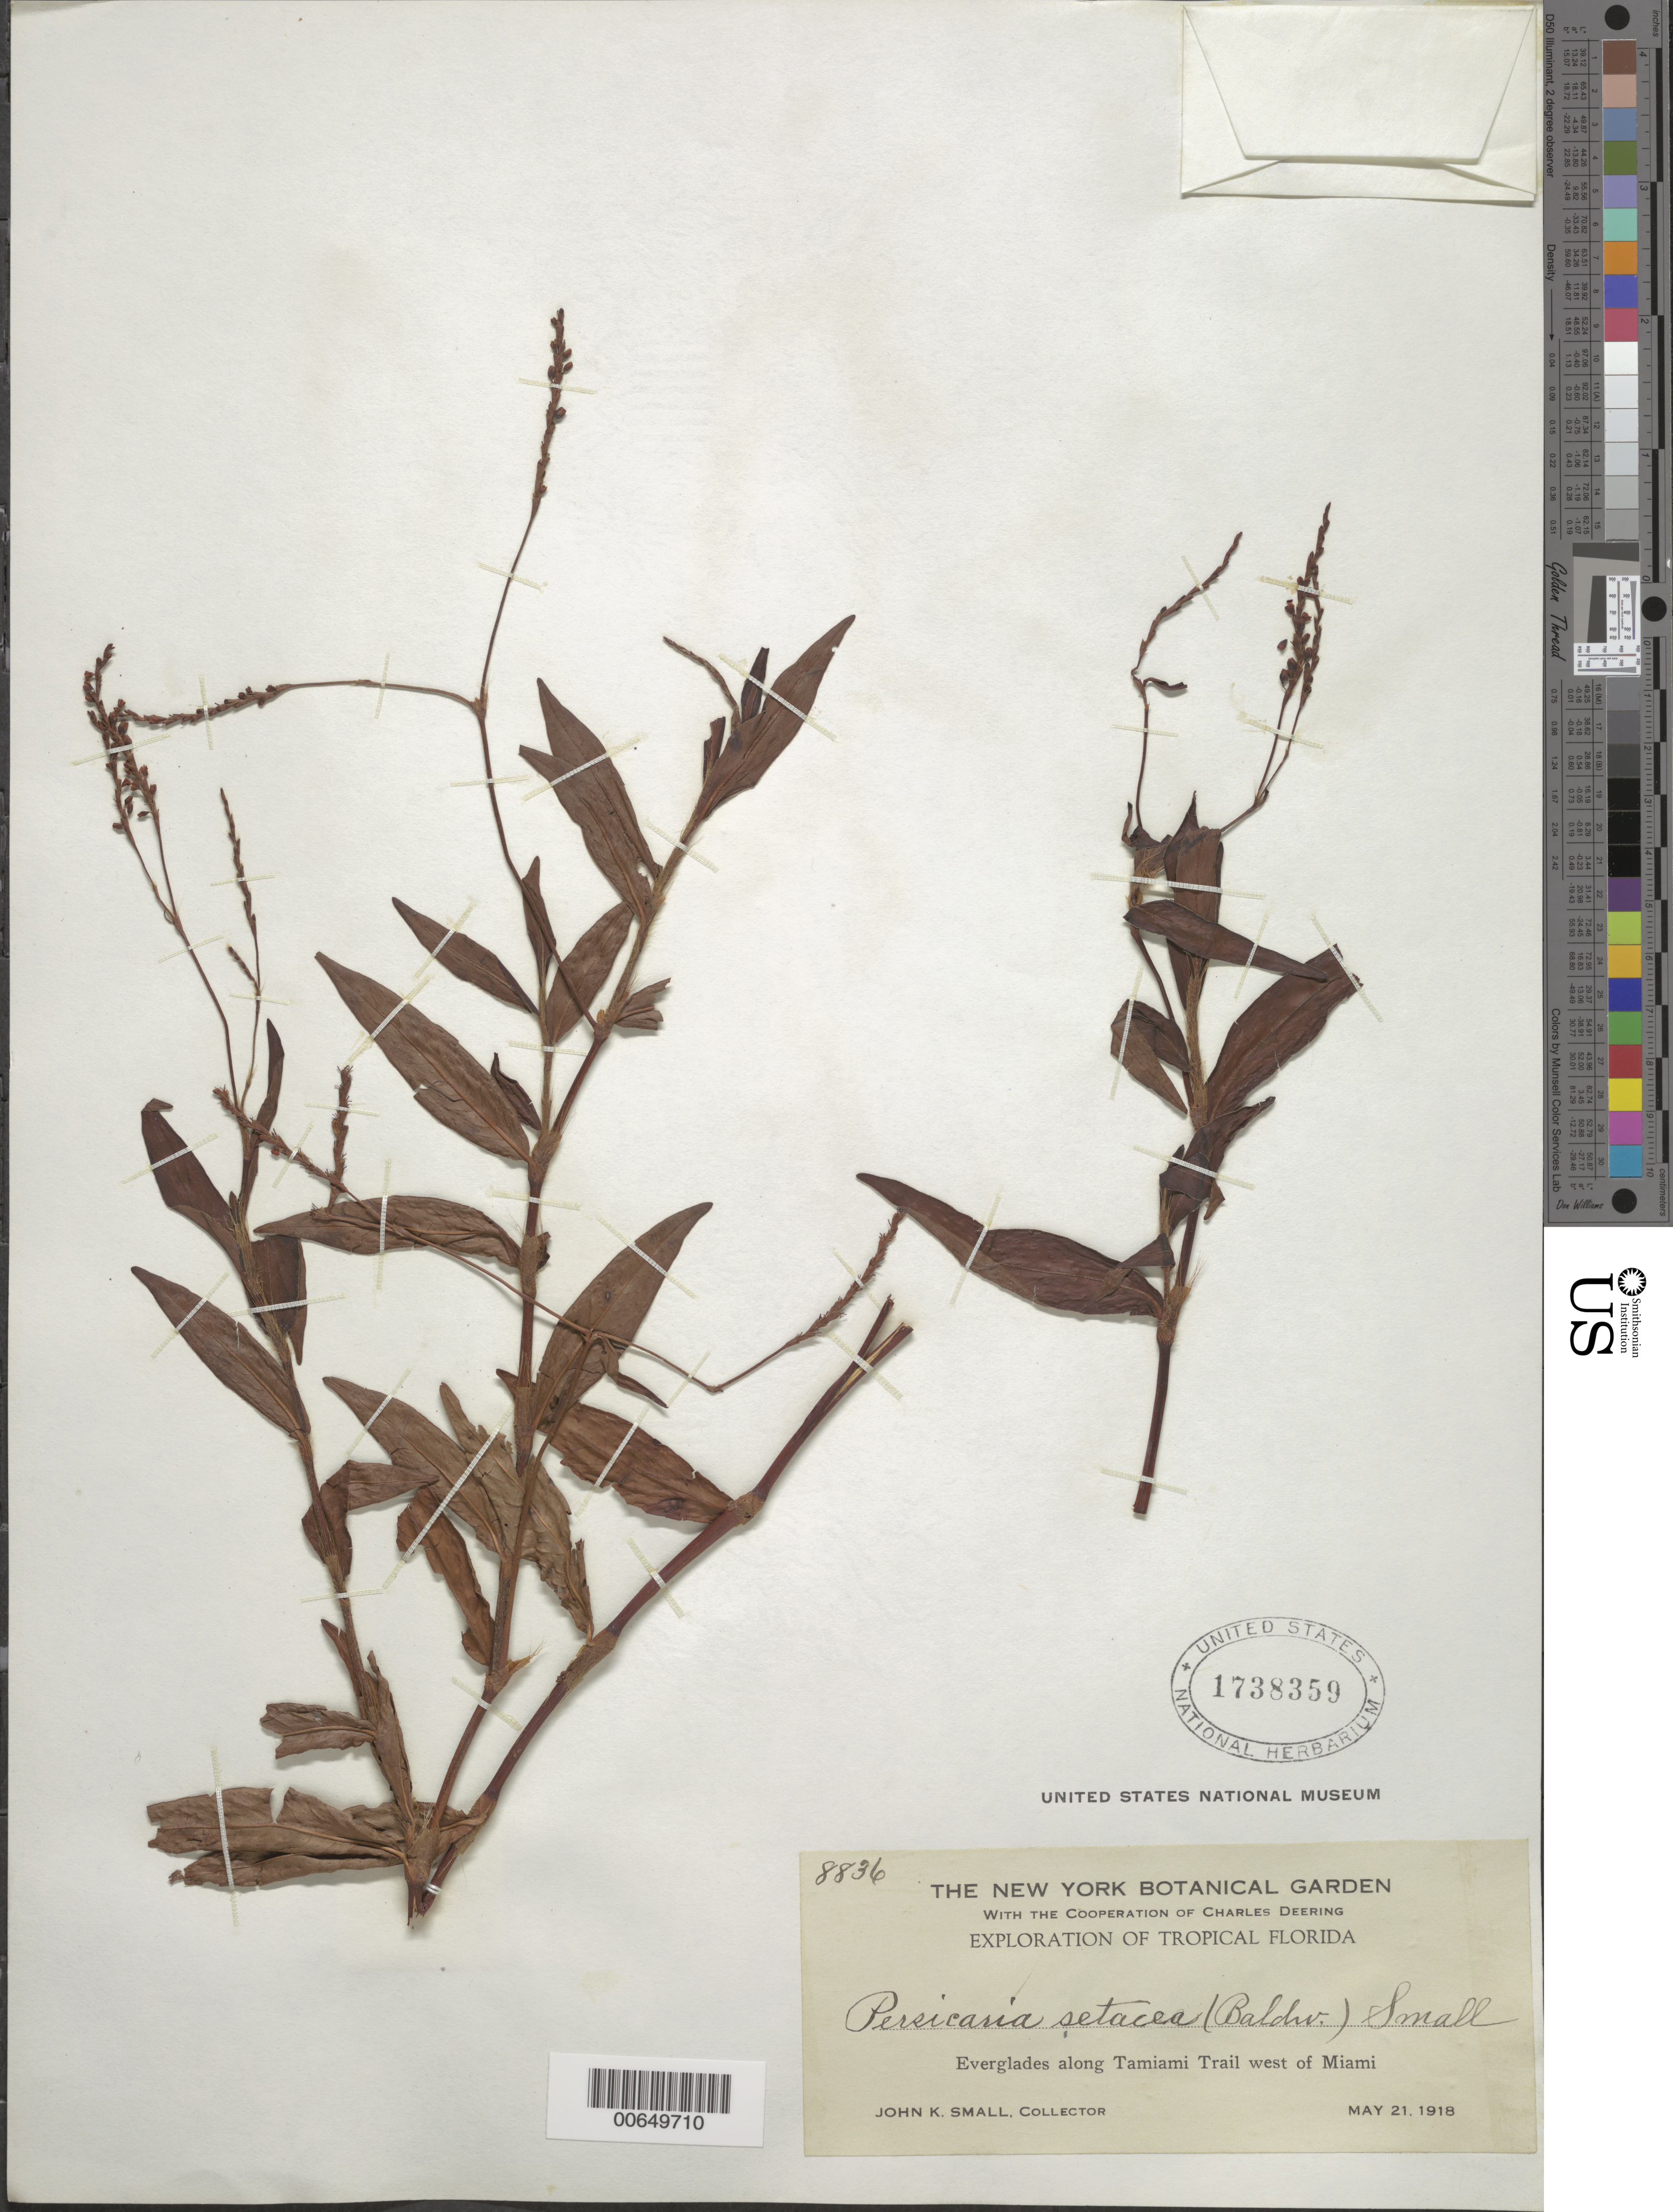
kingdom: Plantae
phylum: Tracheophyta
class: Magnoliopsida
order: Caryophyllales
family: Polygonaceae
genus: Persicaria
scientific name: Persicaria setacea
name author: Small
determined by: Atha, D. E.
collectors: J. K. Small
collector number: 8836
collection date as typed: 21 Mar 1918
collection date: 1918-03-21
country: United States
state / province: Florida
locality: Everglades along Tamiami Trail W of Miami.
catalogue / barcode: US 1738359